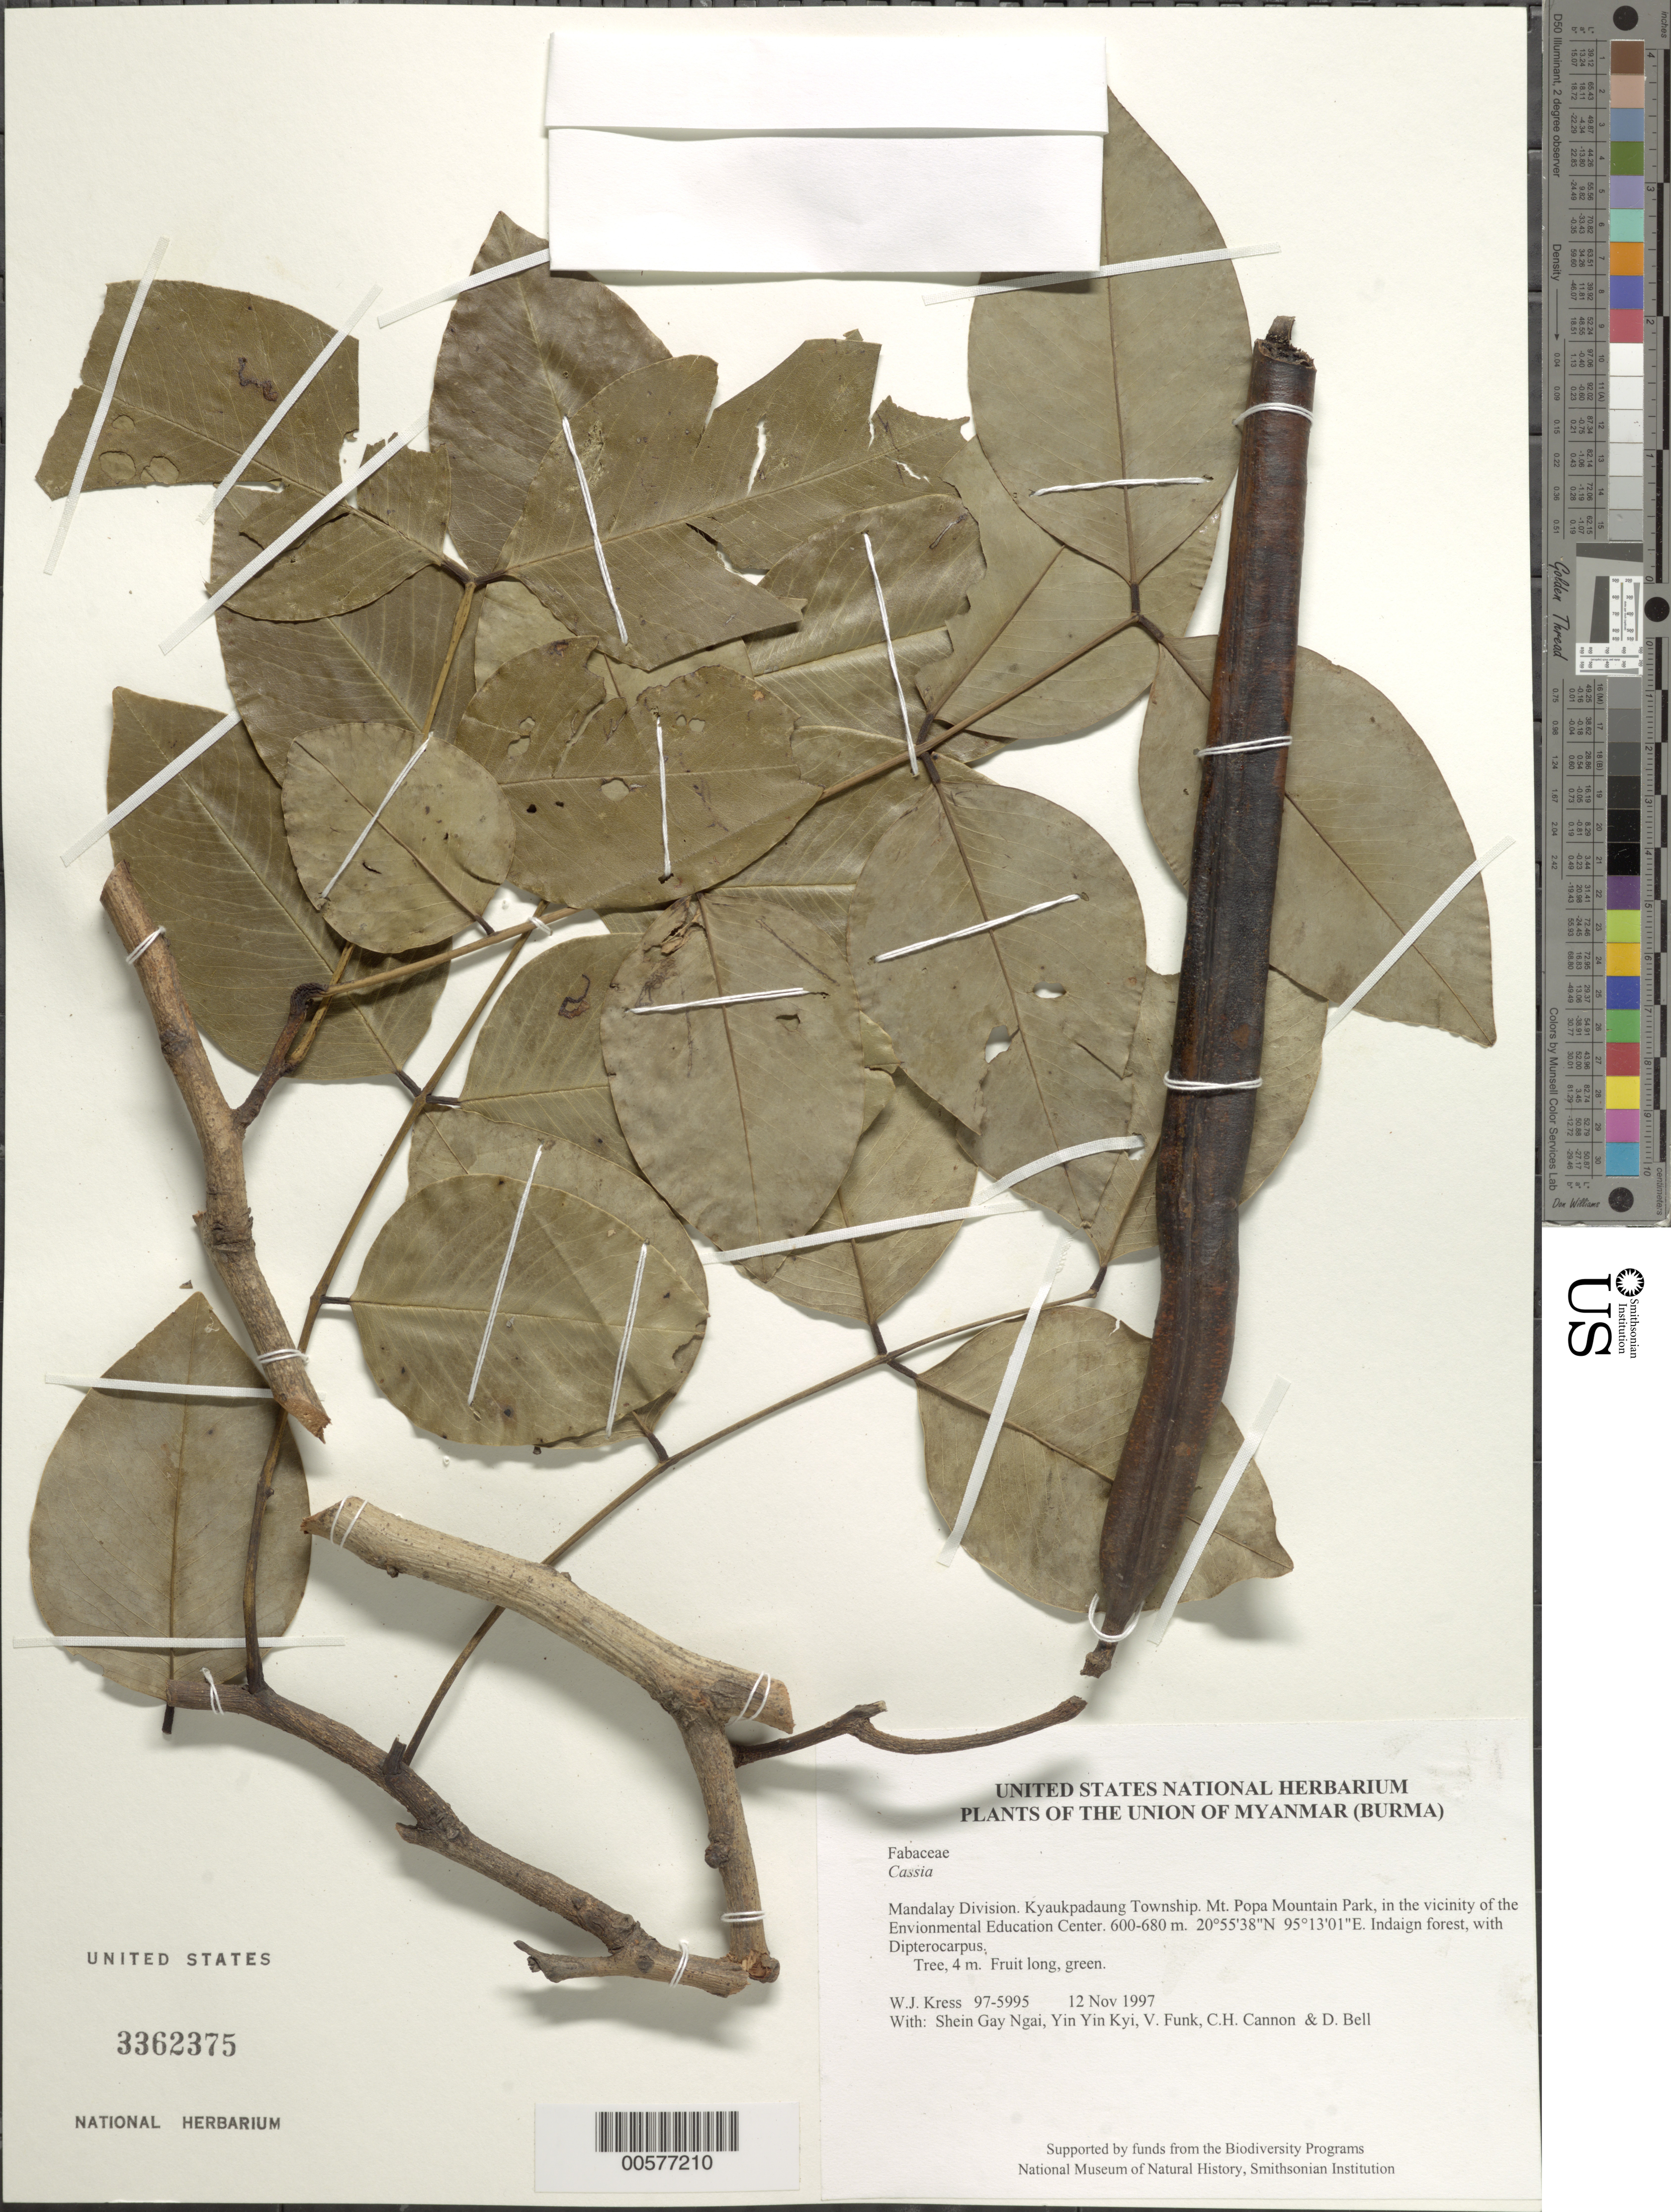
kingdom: Plantae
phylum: Tracheophyta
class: Magnoliopsida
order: Fabales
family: Fabaceae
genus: Cassia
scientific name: Cassia sp.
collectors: W. J. Kress, Shein Gay Ngai, Yin Yin Kyi, V. Funk, C. H. Cannon & D. A. Bell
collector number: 97-5995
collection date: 1997-11-12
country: Myanmar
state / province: Mandalay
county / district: Kyaukpadaung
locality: Mt. Popa Mountain Park, in the vicinity of the Envionmental Education Center.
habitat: Indaign forest, with Dipterocarpus.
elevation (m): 600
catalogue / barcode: US 3362375